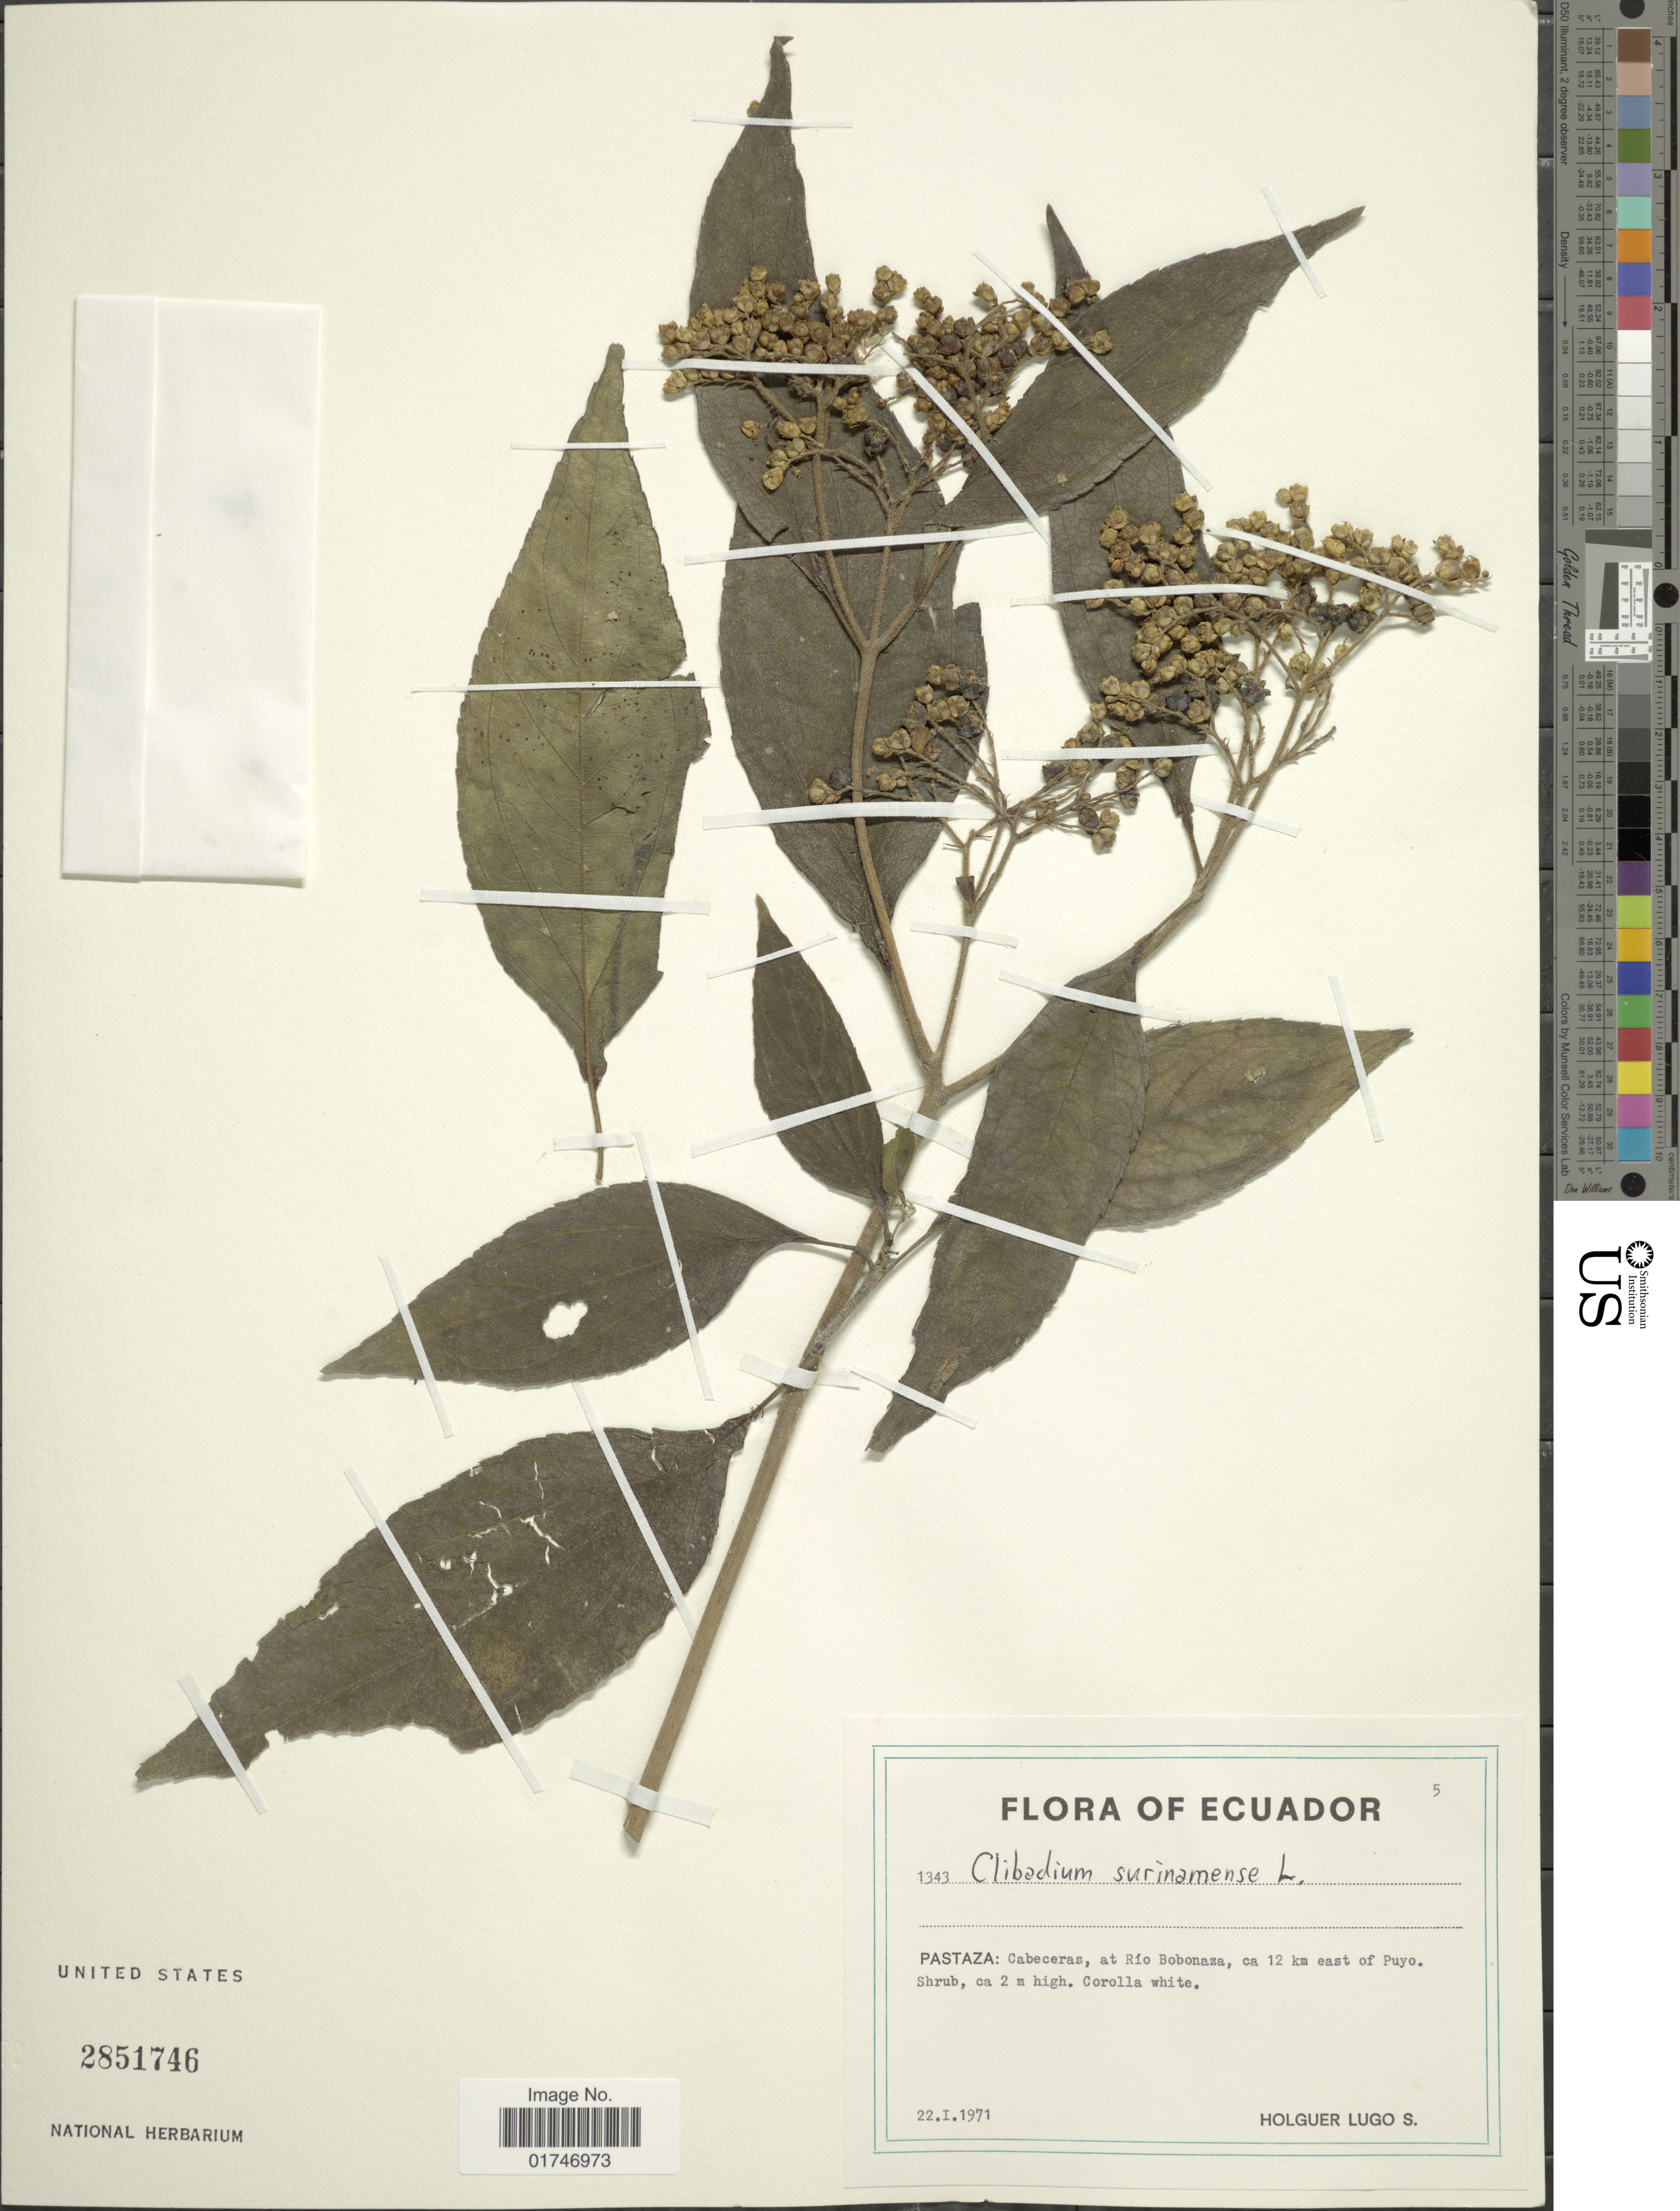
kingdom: Plantae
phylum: Tracheophyta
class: Magnoliopsida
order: Asterales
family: Asteraceae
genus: Clibadium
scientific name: Clibadium surinamense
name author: L.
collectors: H. Lugo S.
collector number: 1343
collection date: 1971-01-22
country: Ecuador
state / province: Pastaza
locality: Pastaza: Cabeceras, at Río Bobonaza, ca 12 km east of Puyo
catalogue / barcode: US 2851746